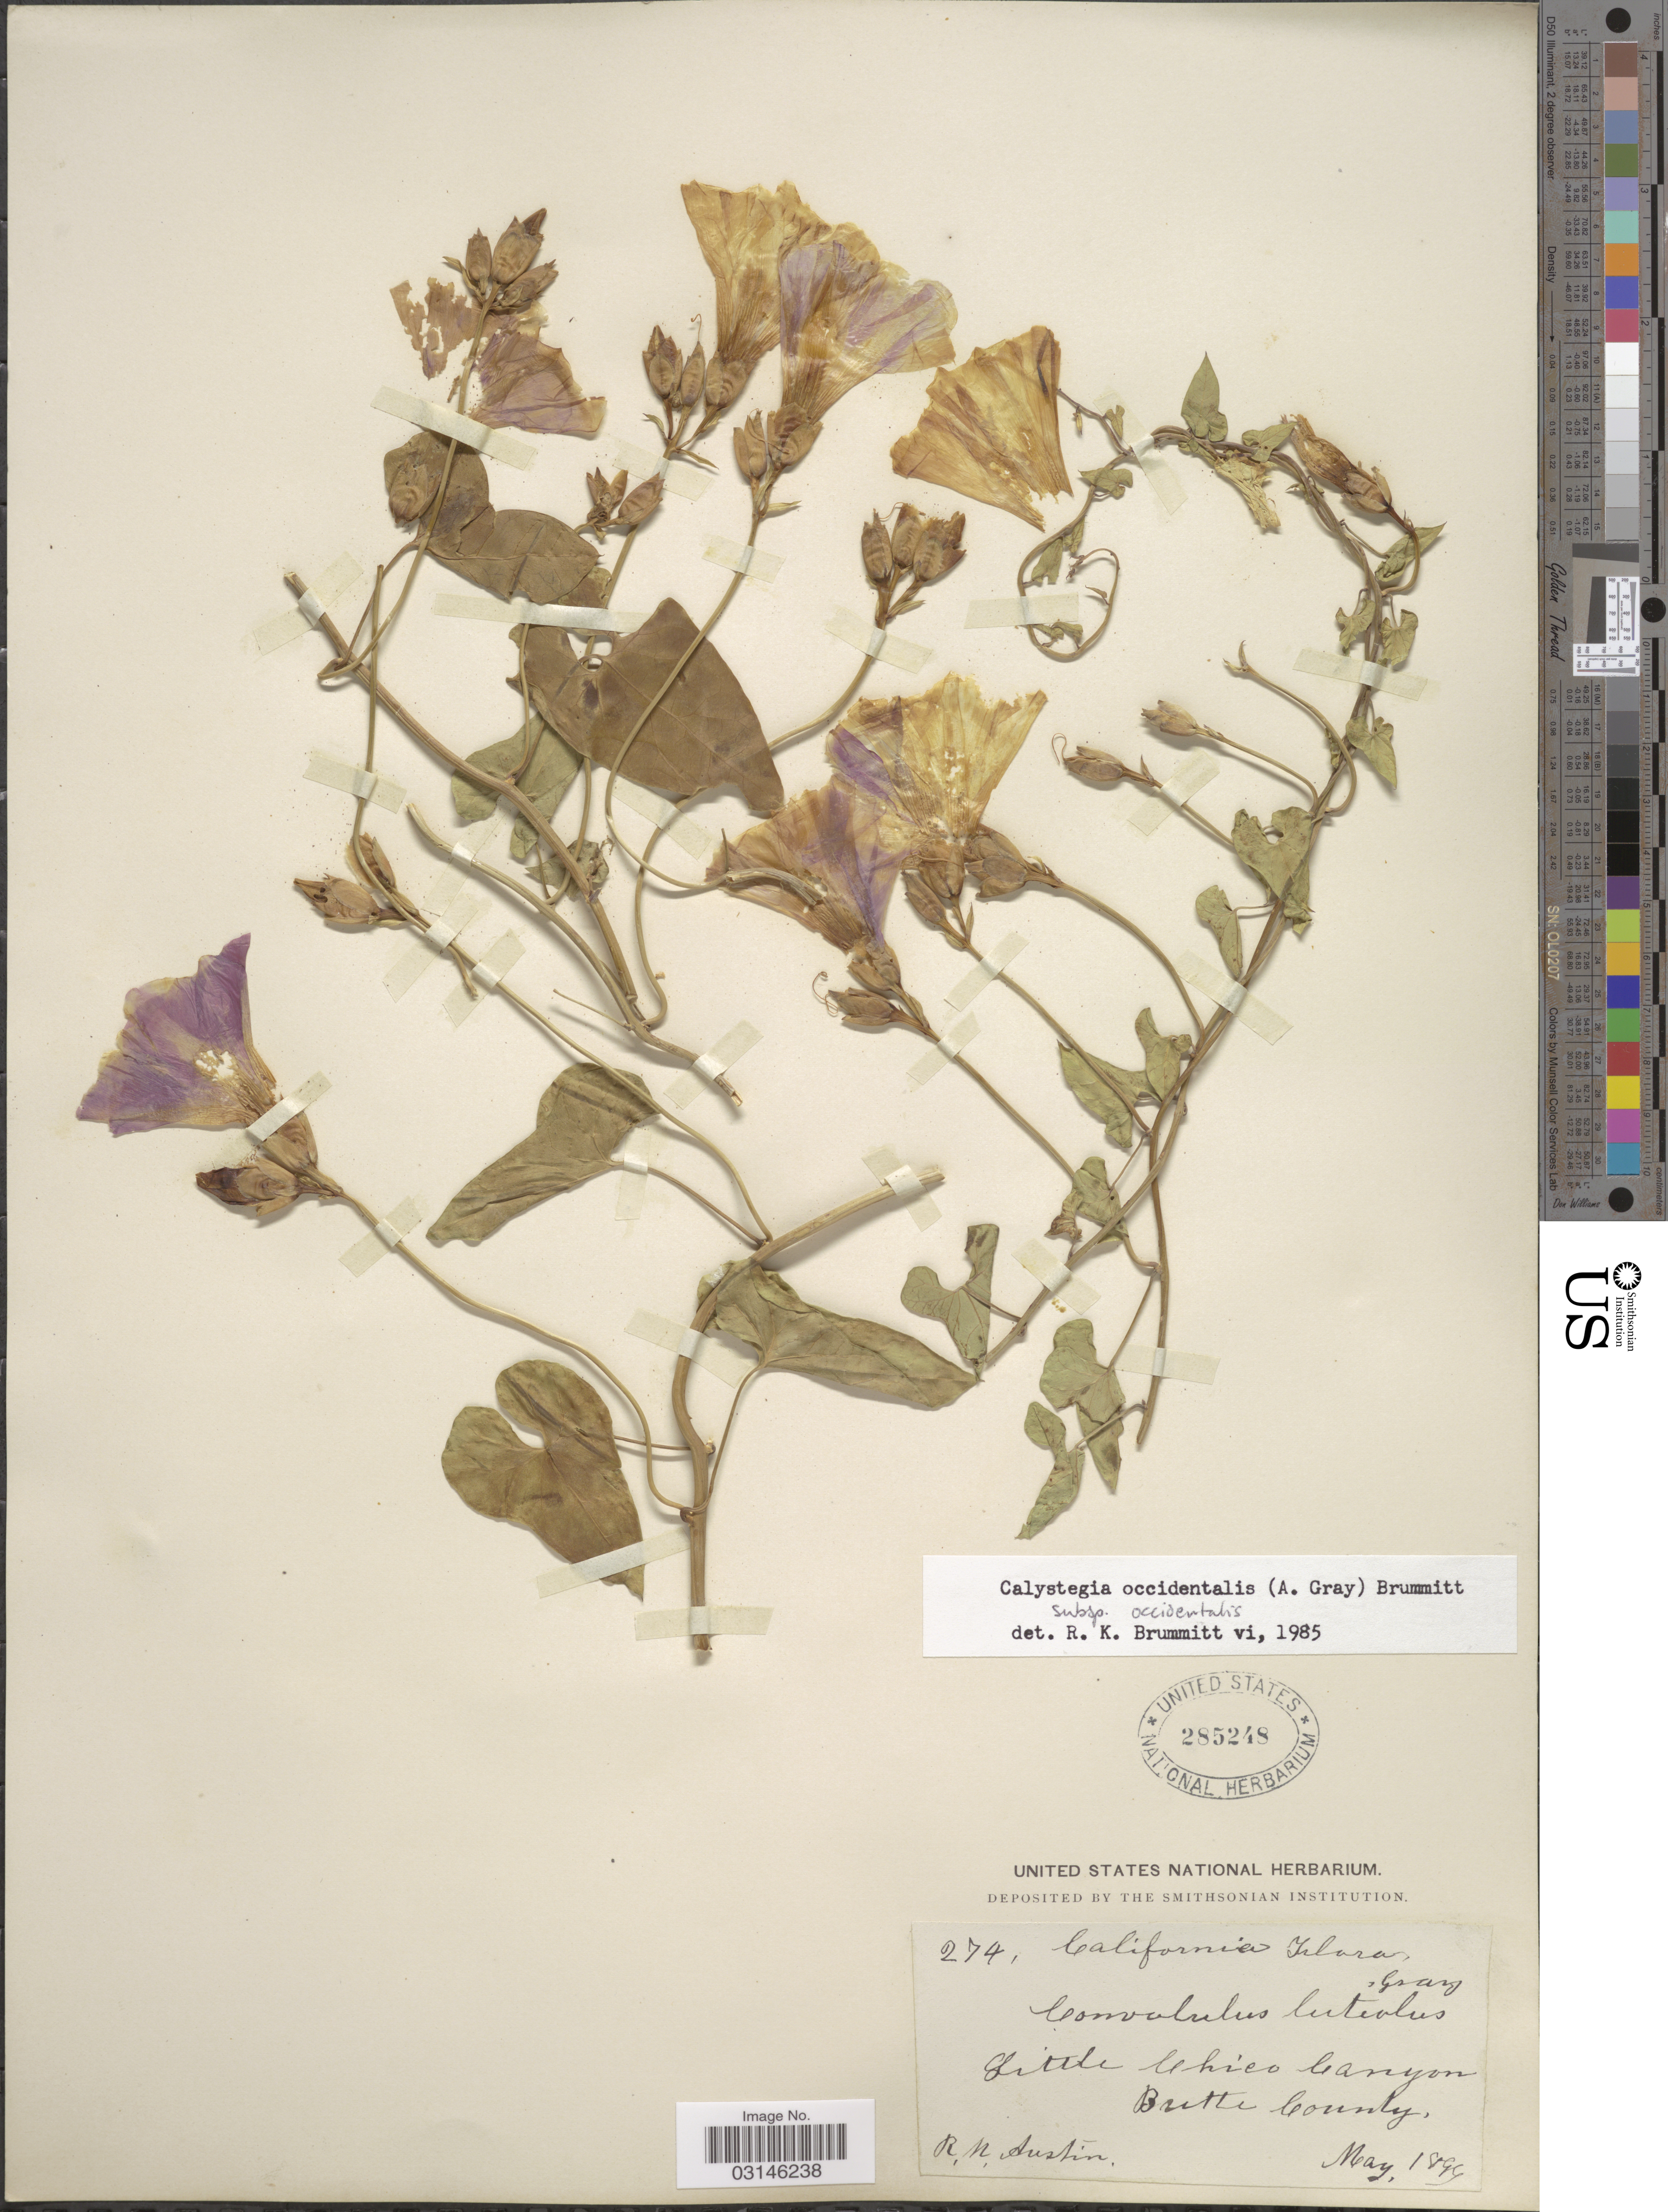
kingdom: Plantae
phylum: Tracheophyta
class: Magnoliopsida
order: Solanales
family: Convolvulaceae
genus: Calystegia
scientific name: Calystegia occidentalis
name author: (A. Gray) Brummitt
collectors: R. Austin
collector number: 274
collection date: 1894-05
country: United States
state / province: California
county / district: Butte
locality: Little Chico Canyon, Butte County.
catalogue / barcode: US 285248